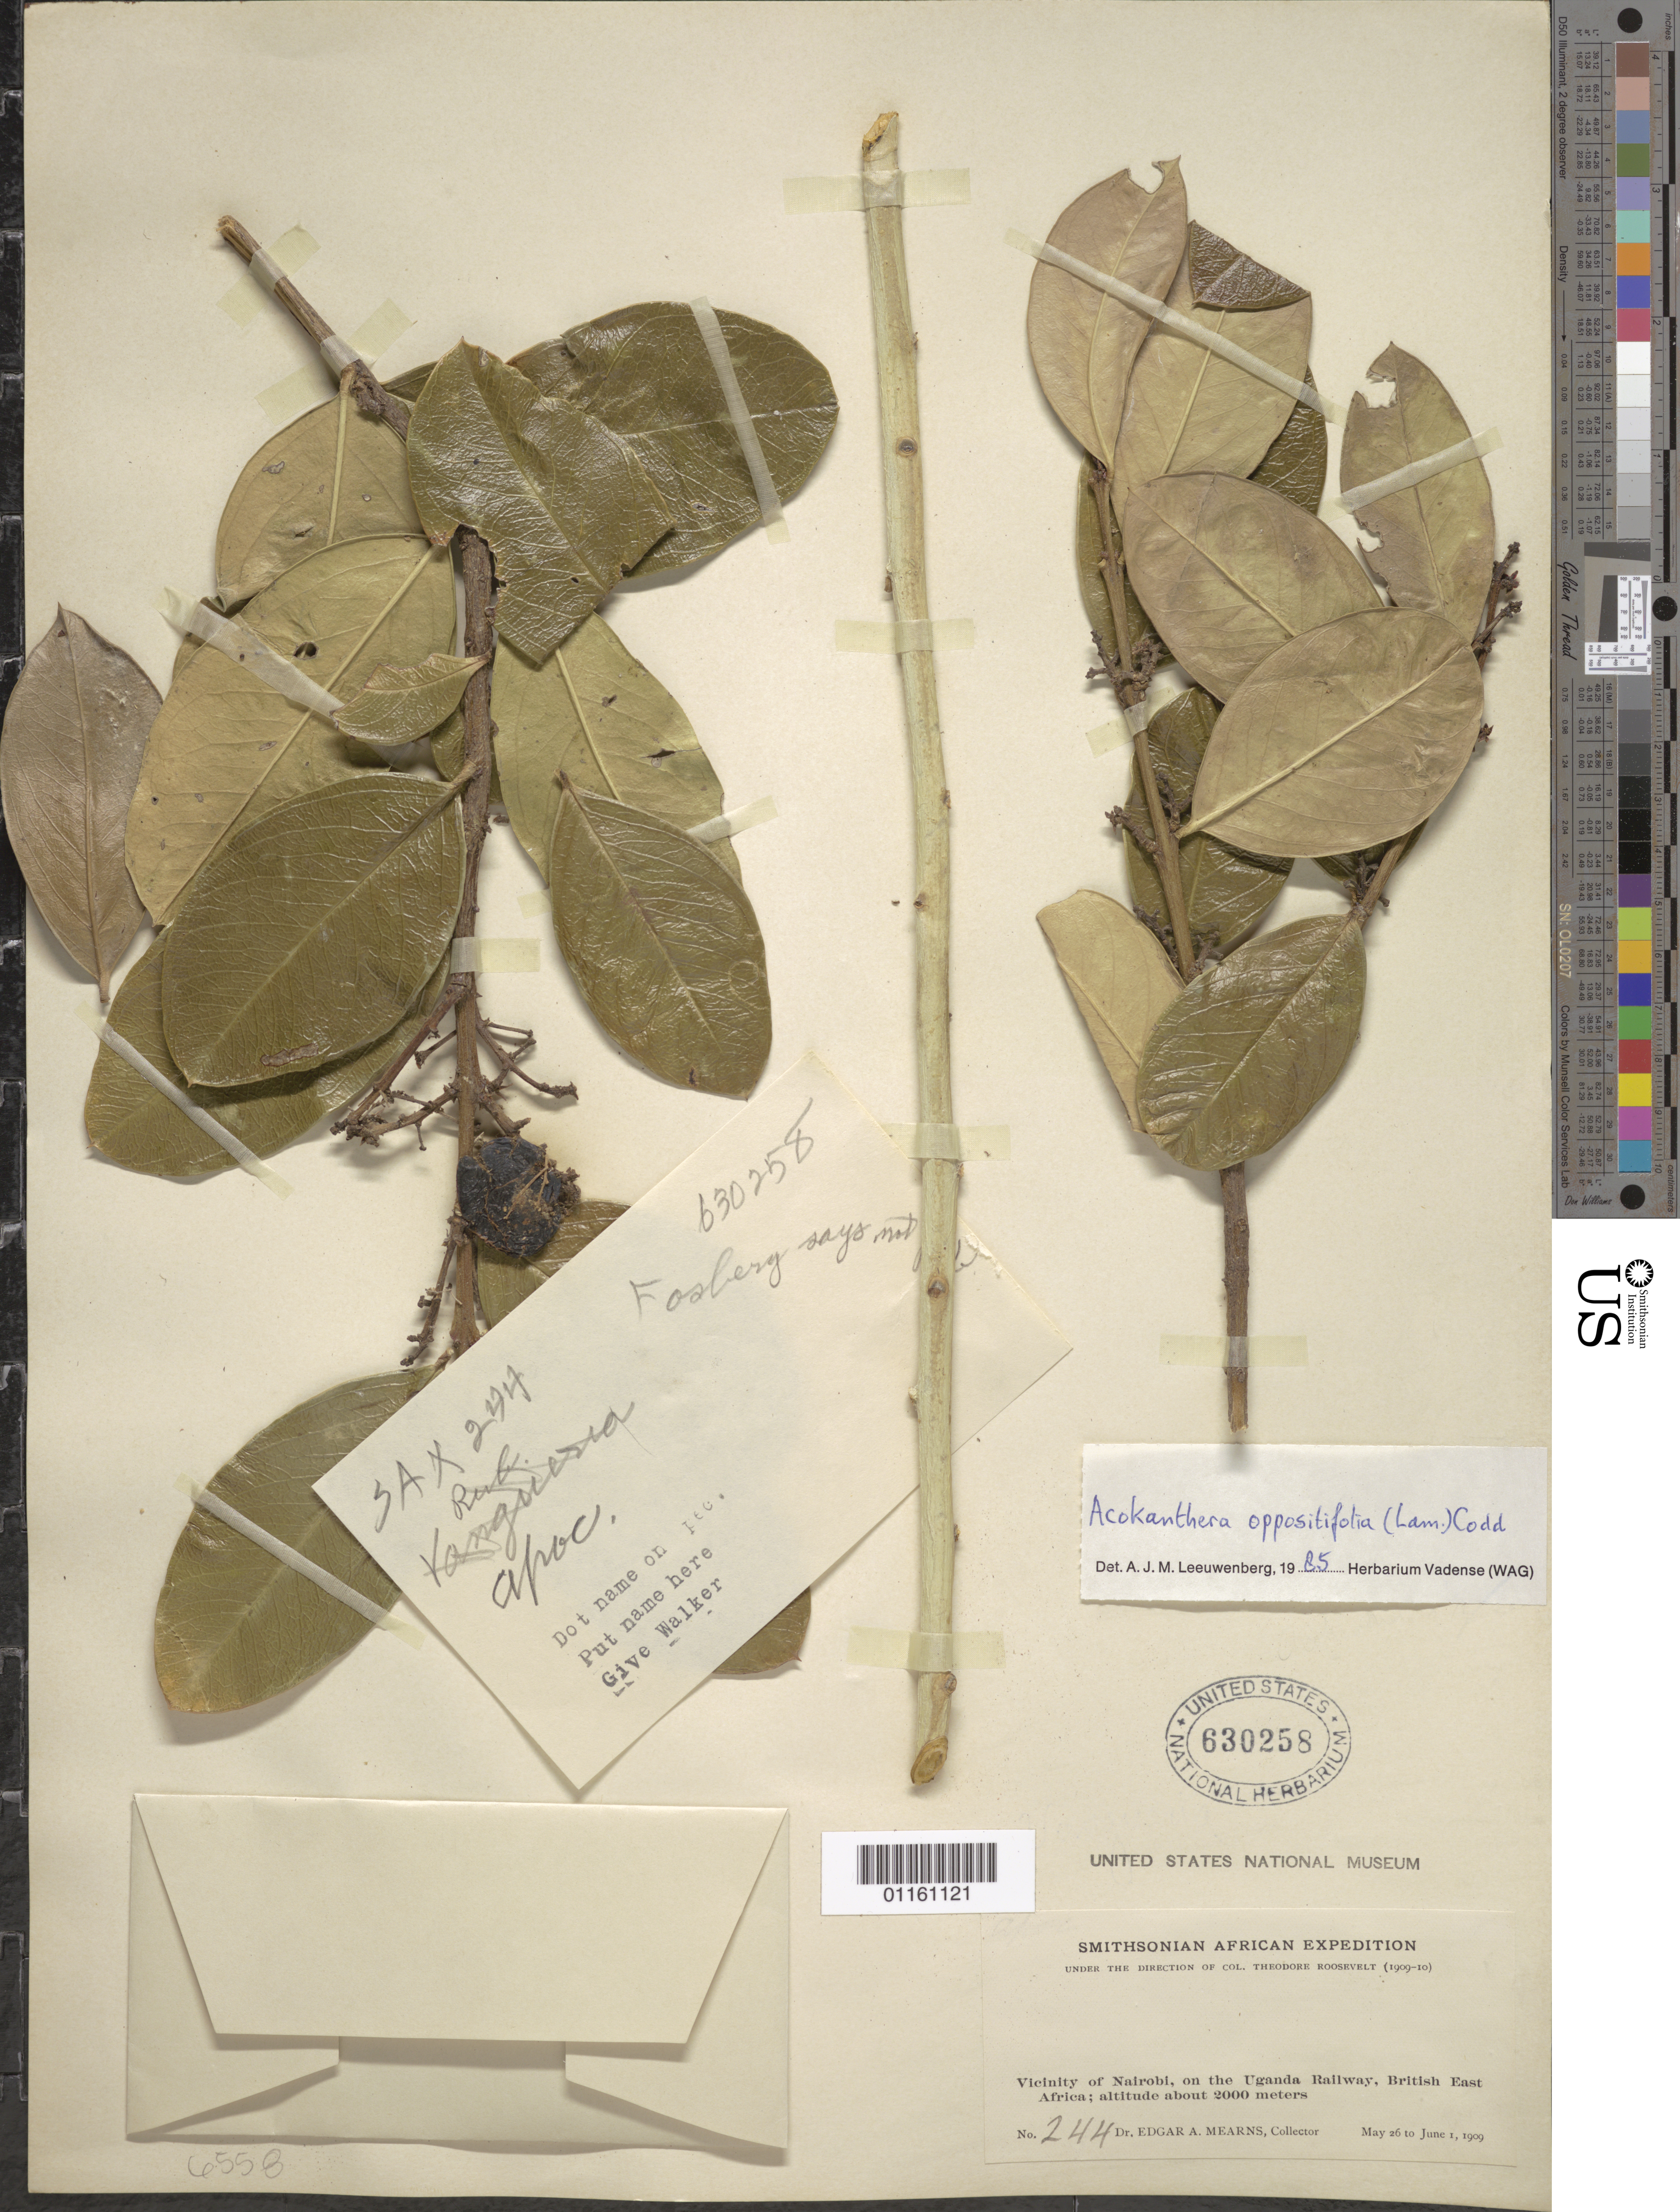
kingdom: Plantae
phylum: Tracheophyta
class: Magnoliopsida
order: Gentianales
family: Apocynaceae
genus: Acokanthera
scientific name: Acokanthera oppositifolia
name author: (Lam.) Codd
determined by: Leeuwenberg, A. J. M.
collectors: E. A. Mearns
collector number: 244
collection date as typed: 26 May 1909 to 01 Jun 1909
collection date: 1909-05-26/1909-06-01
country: Kenya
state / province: Nairobi Area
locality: Vicinity of Nairobi, on the Uganda Railway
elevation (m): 2000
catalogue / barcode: US 630258